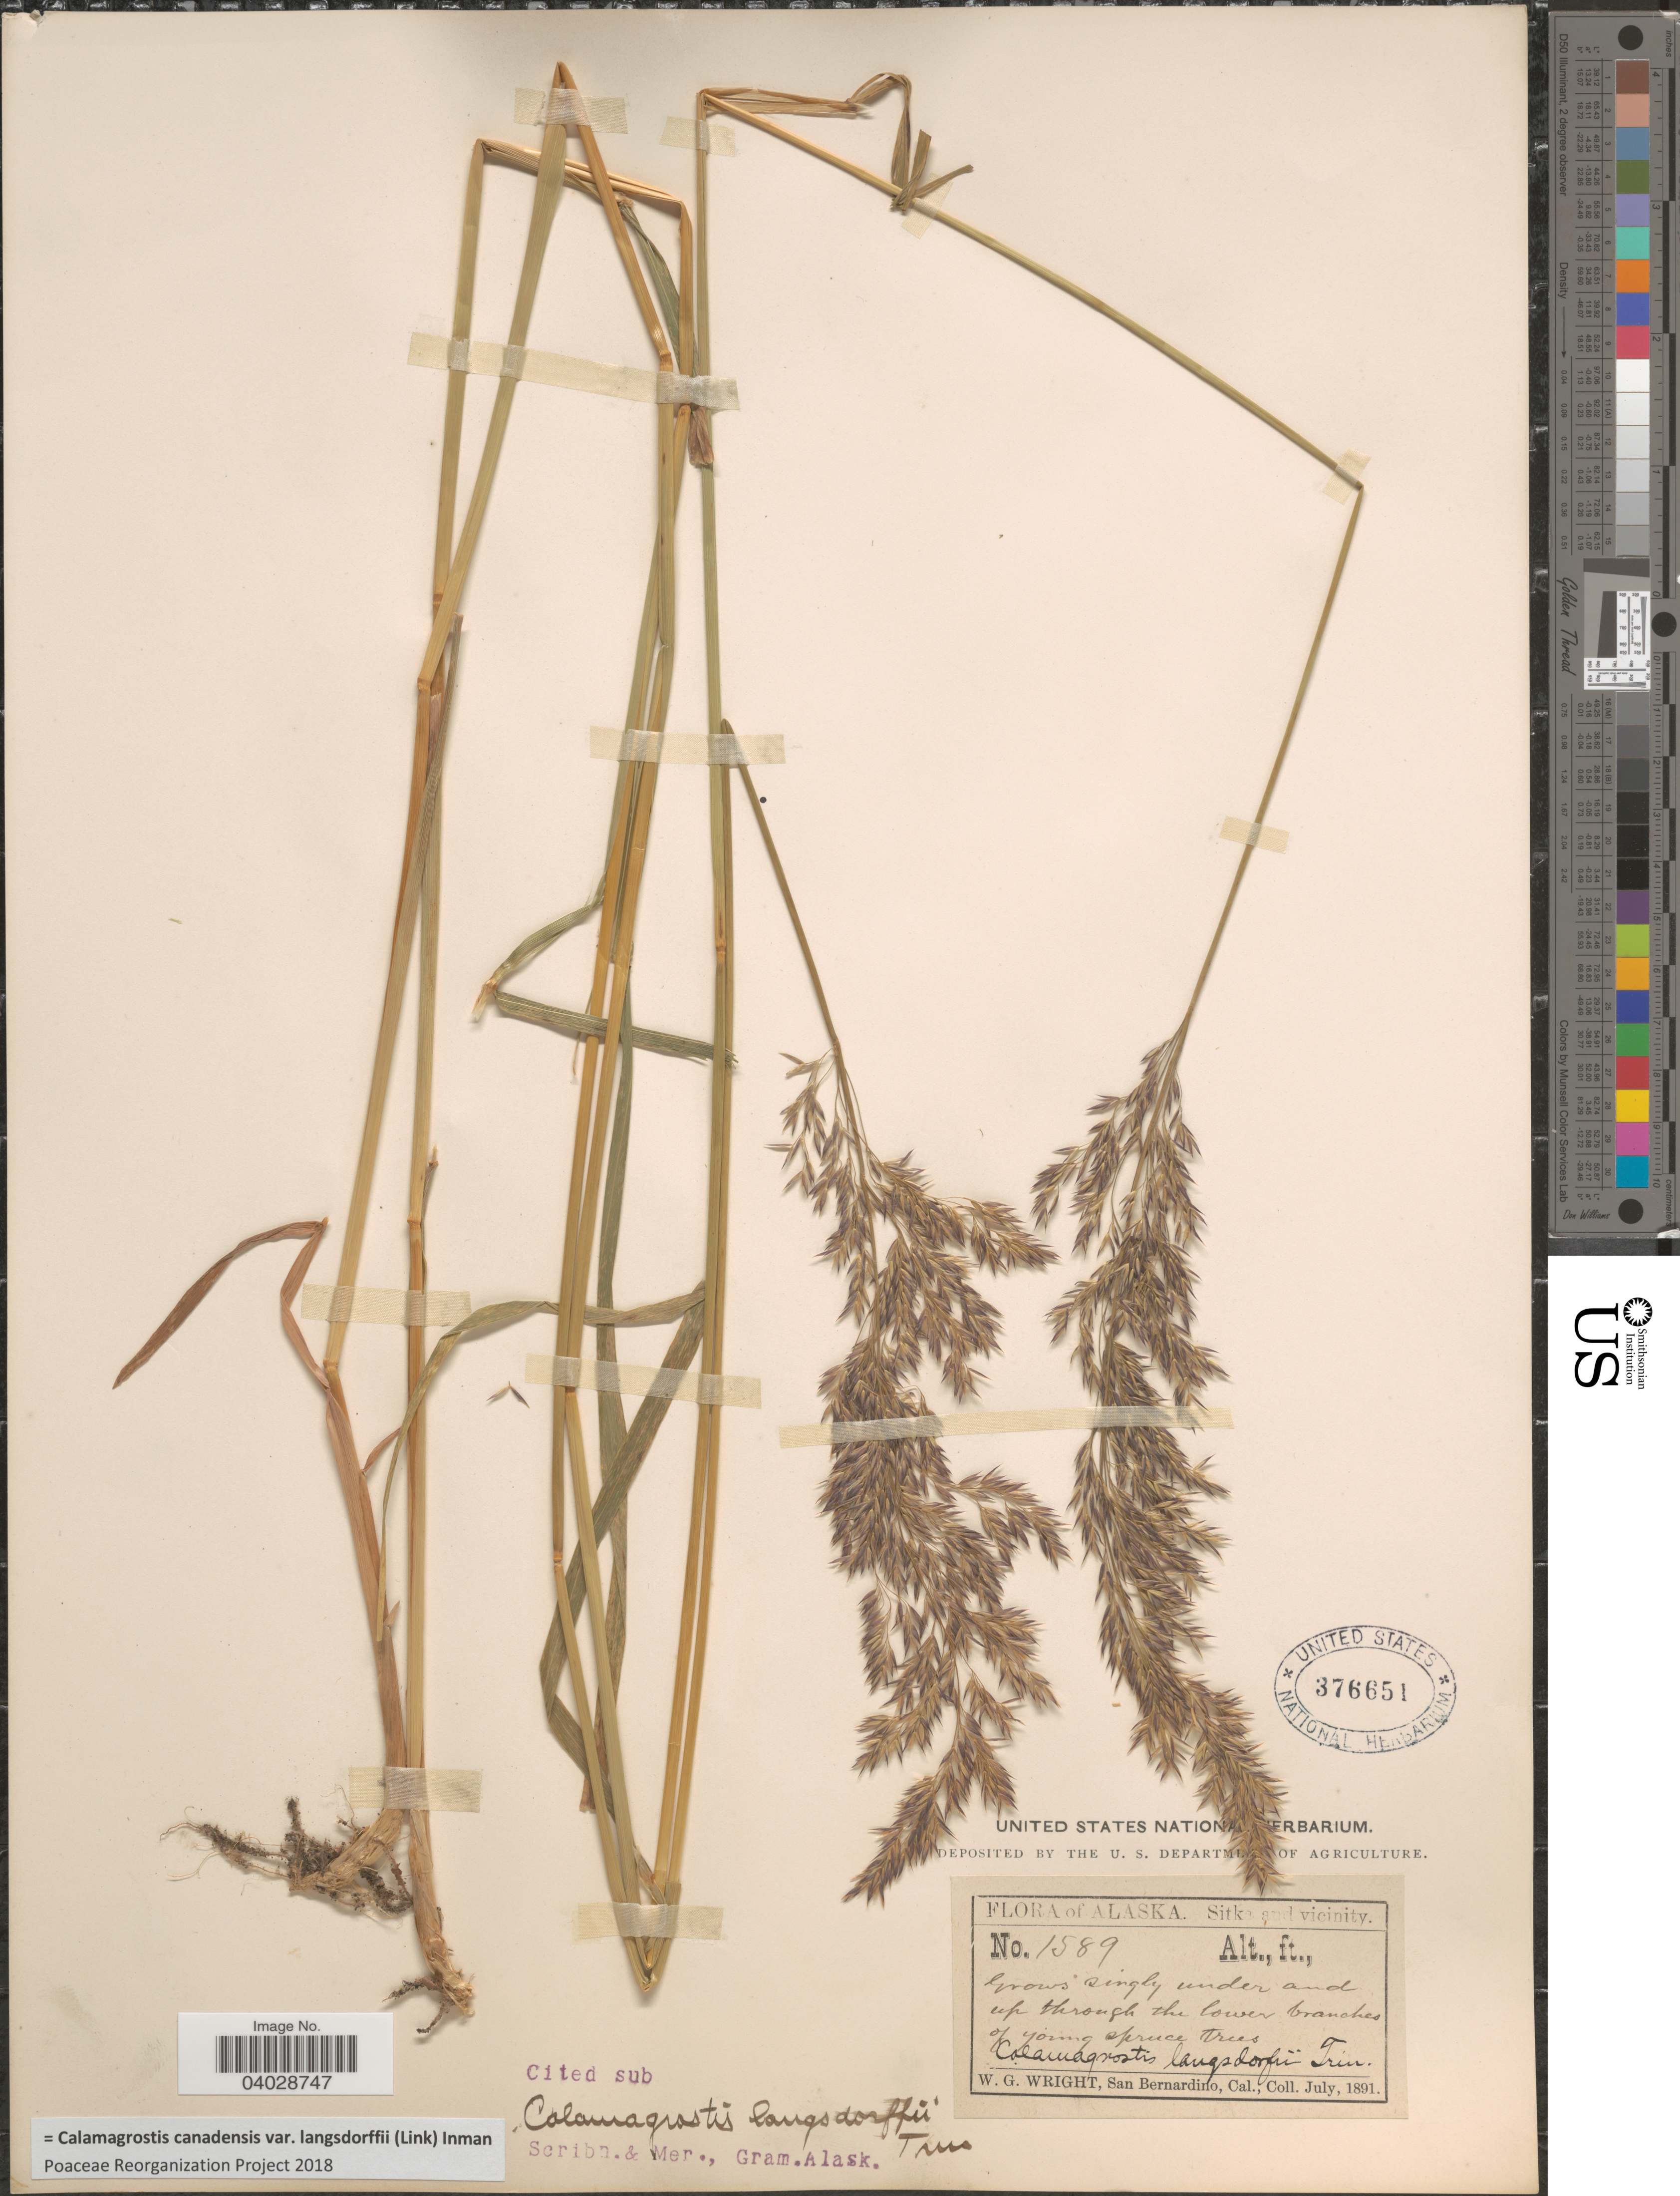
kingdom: Plantae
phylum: Tracheophyta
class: Liliopsida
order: Poales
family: Poaceae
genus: Calamagrostis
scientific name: Calamagrostis canadensis var. langsdorffii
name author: (Link) Inman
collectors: W. G. Wright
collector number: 1589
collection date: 1891-07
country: United States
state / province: Alaska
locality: Sitka and vicinity.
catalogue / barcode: US 376651